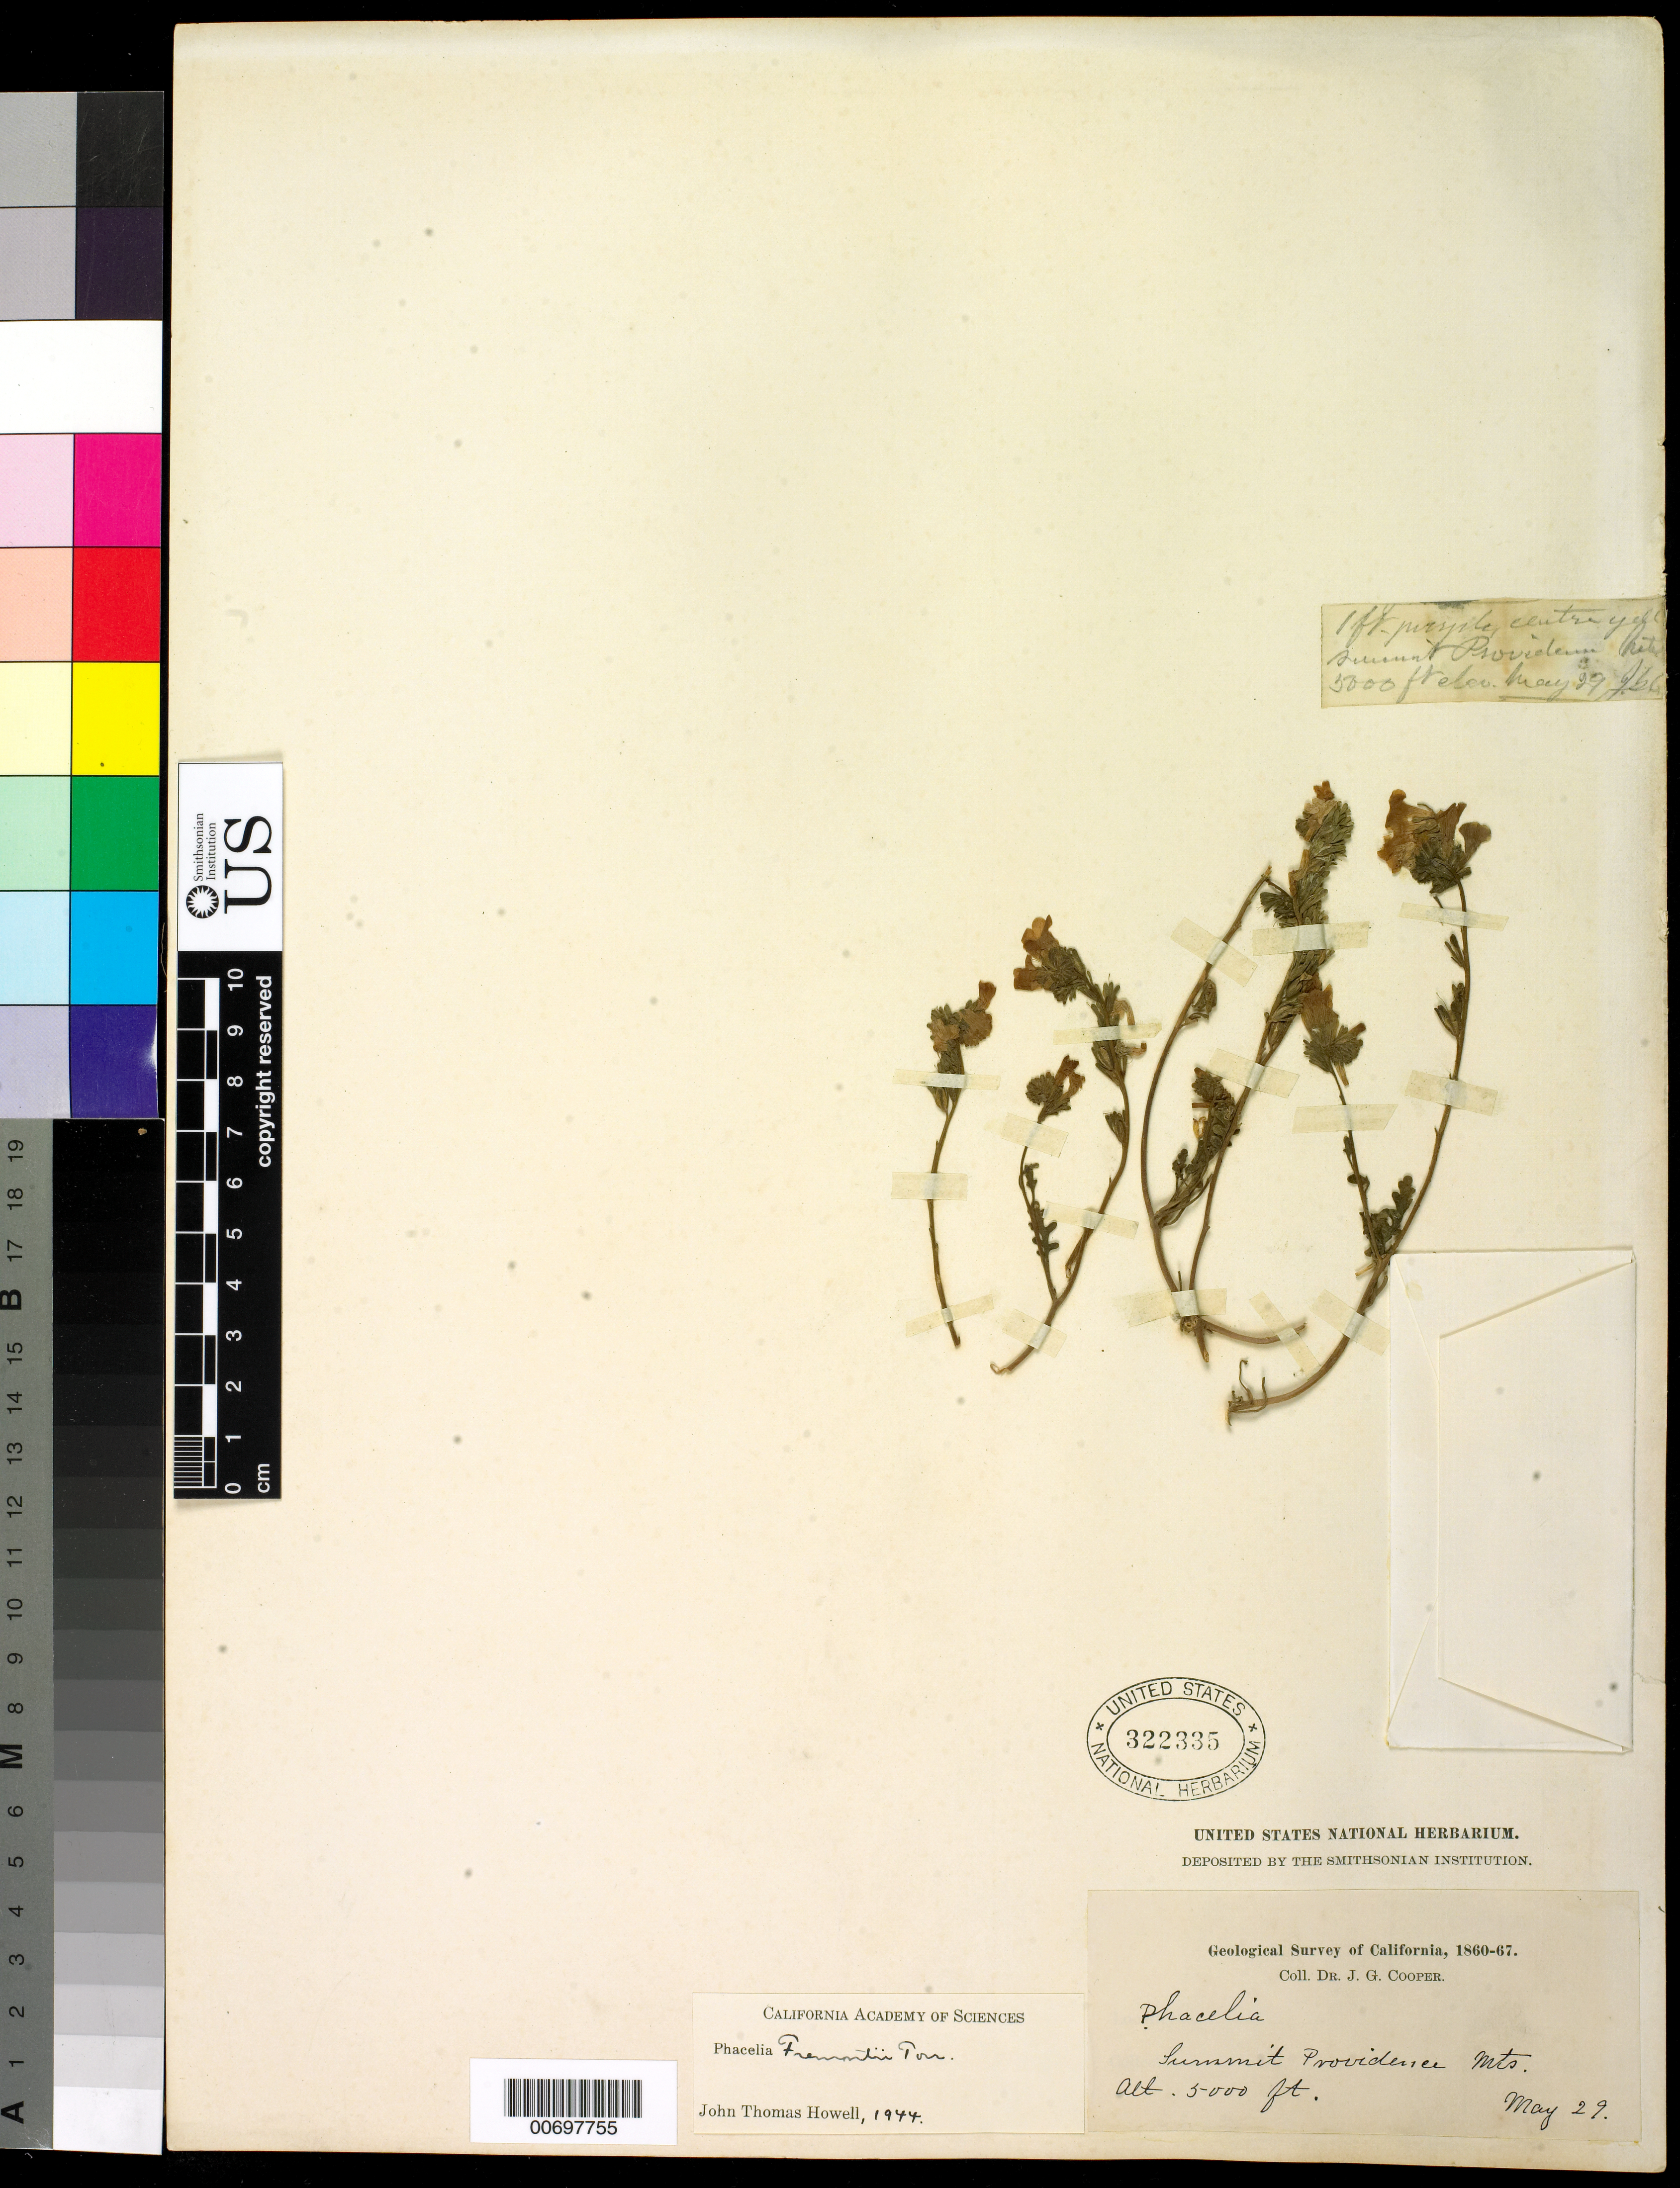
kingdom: Plantae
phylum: Tracheophyta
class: Magnoliopsida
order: Boraginales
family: Hydrophyllaceae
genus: Phacelia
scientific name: Phacelia fremontii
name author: Torr. in Ives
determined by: Howell, J. T., (CAS), California Academy of Sciences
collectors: J. G. Cooper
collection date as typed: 29 May ---- (label says 29 May. Expedition name given as "Geological Survey of California, 1860--1867")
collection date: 1860-05-29/1867-05-29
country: United States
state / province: California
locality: Summit Providence Mts.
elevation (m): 1524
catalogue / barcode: US 322335